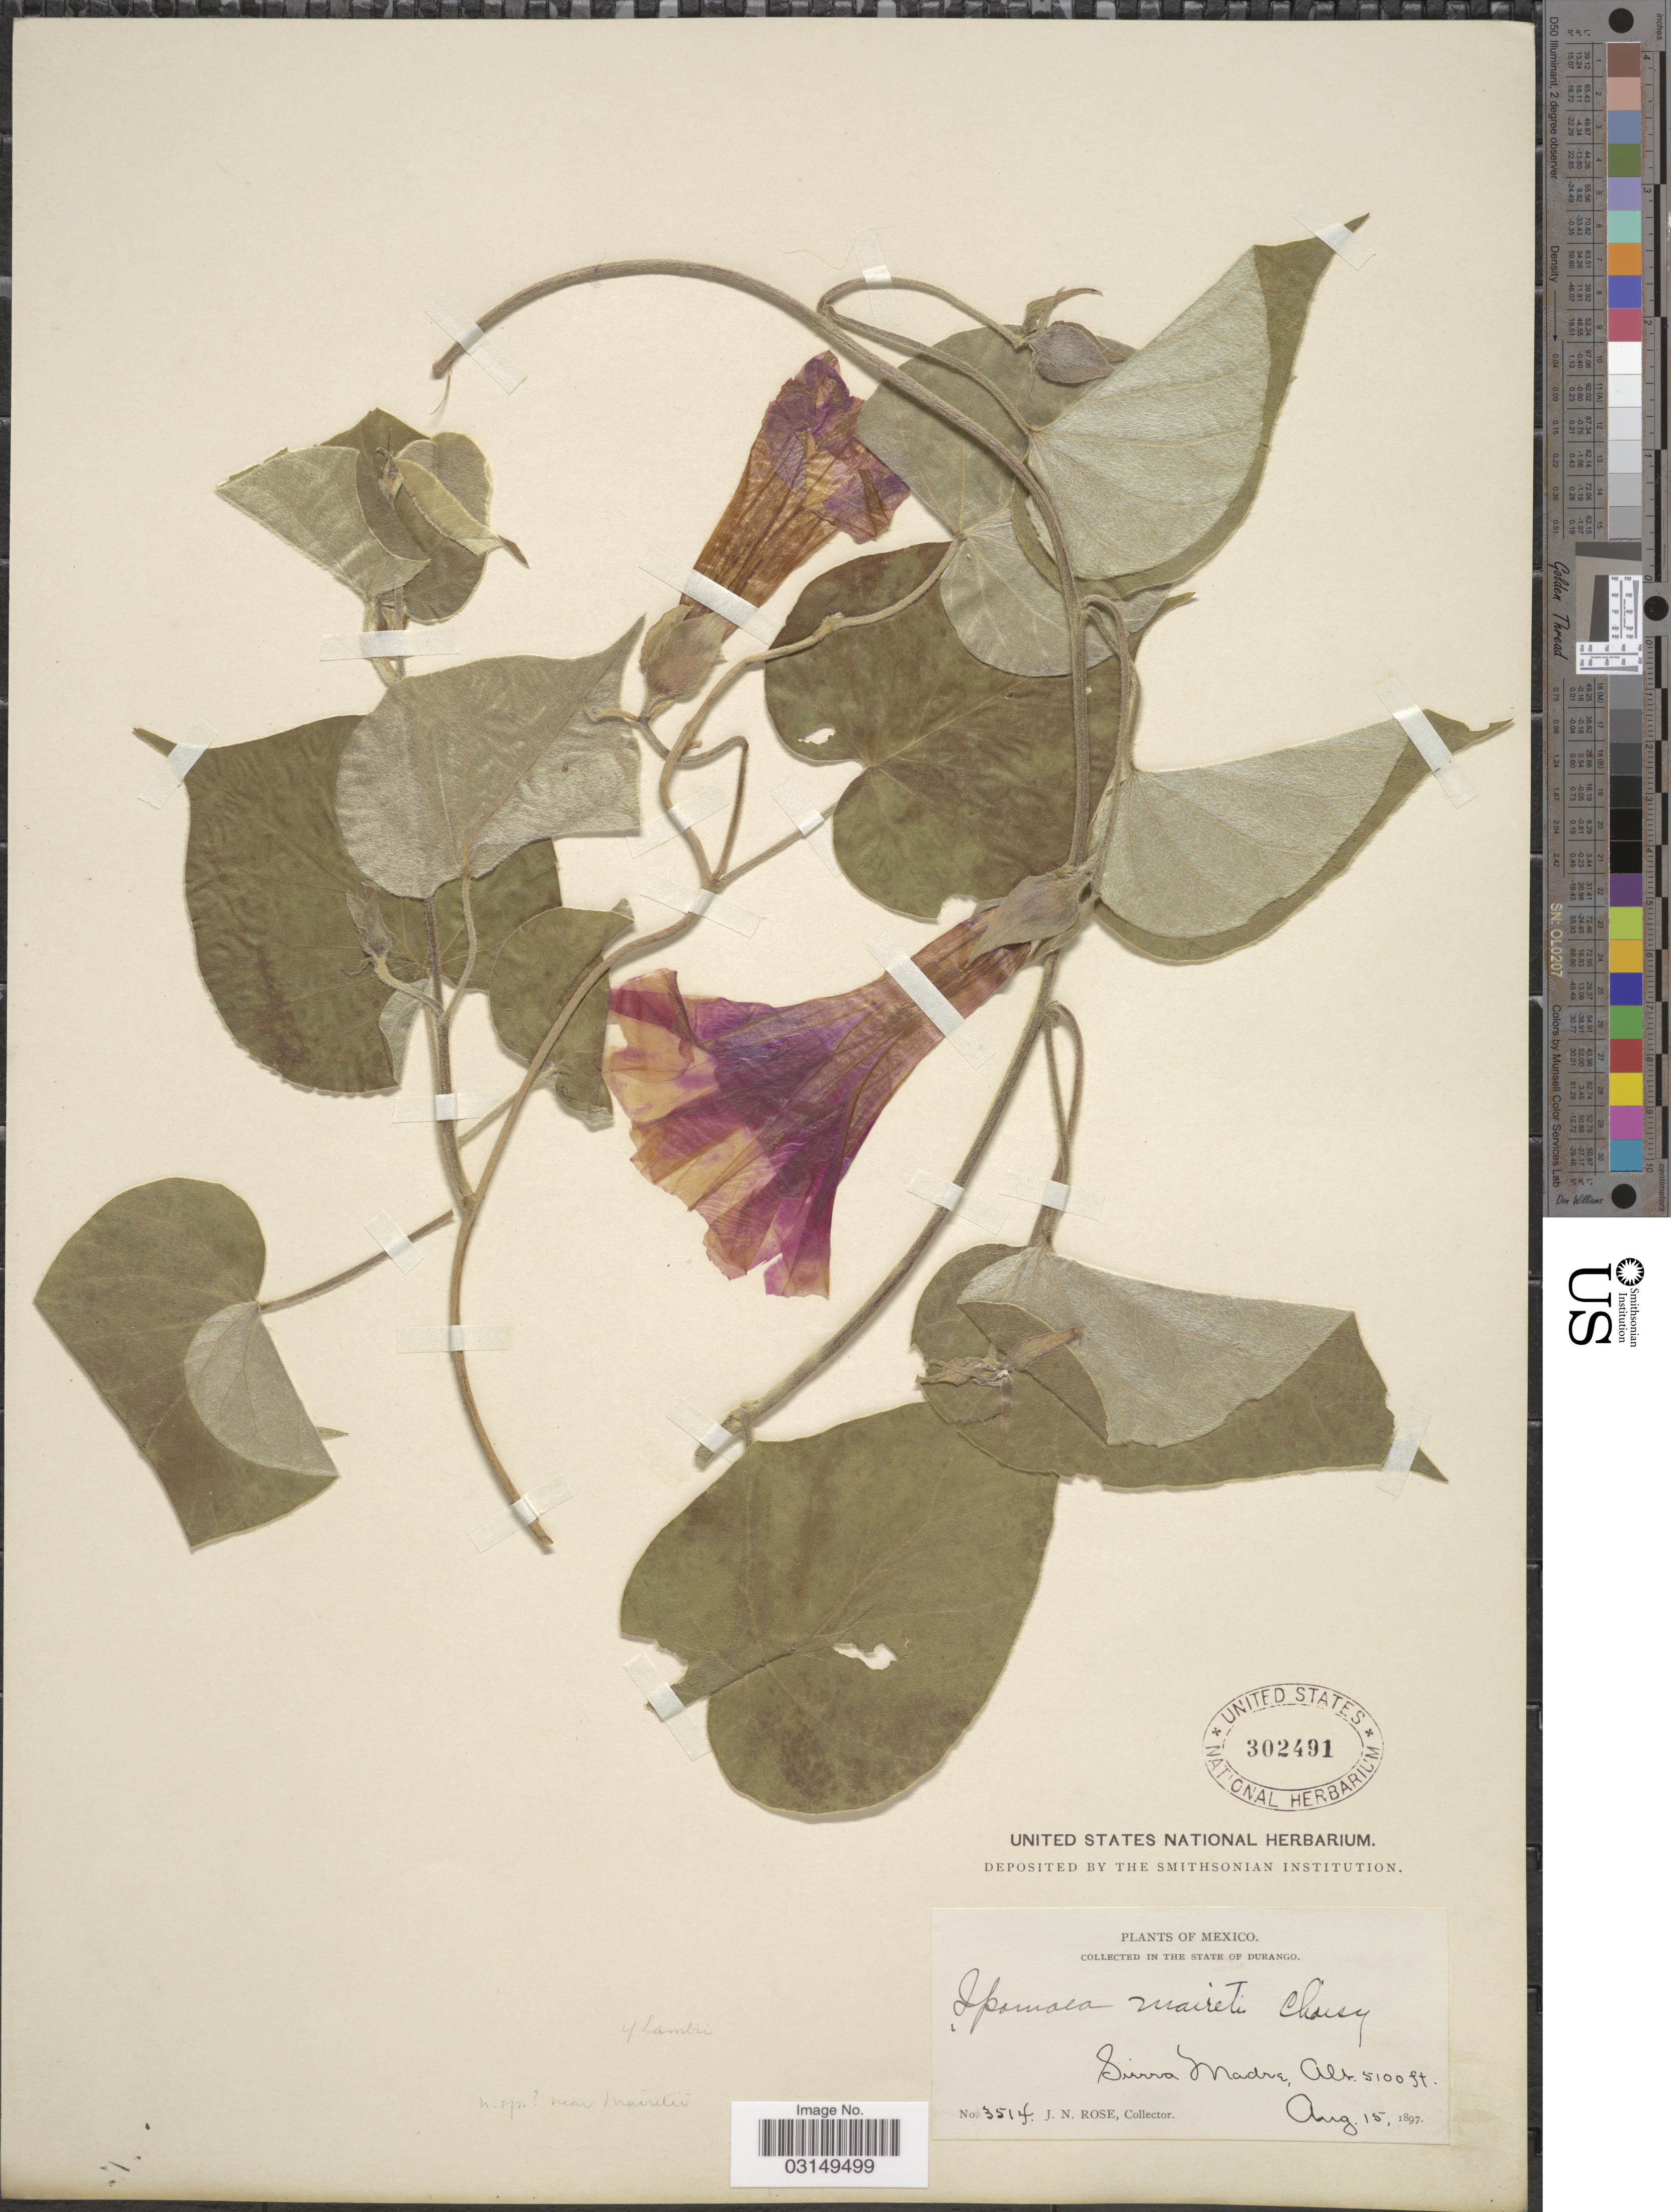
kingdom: Plantae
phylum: Tracheophyta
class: Magnoliopsida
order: Solanales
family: Convolvulaceae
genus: Ipomoea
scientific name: Ipomoea ampullacea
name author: Fernald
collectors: J. N. Rose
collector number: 3514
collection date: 1897-08-15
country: Mexico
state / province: Durango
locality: Sierra Madre.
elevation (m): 1554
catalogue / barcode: US 302491